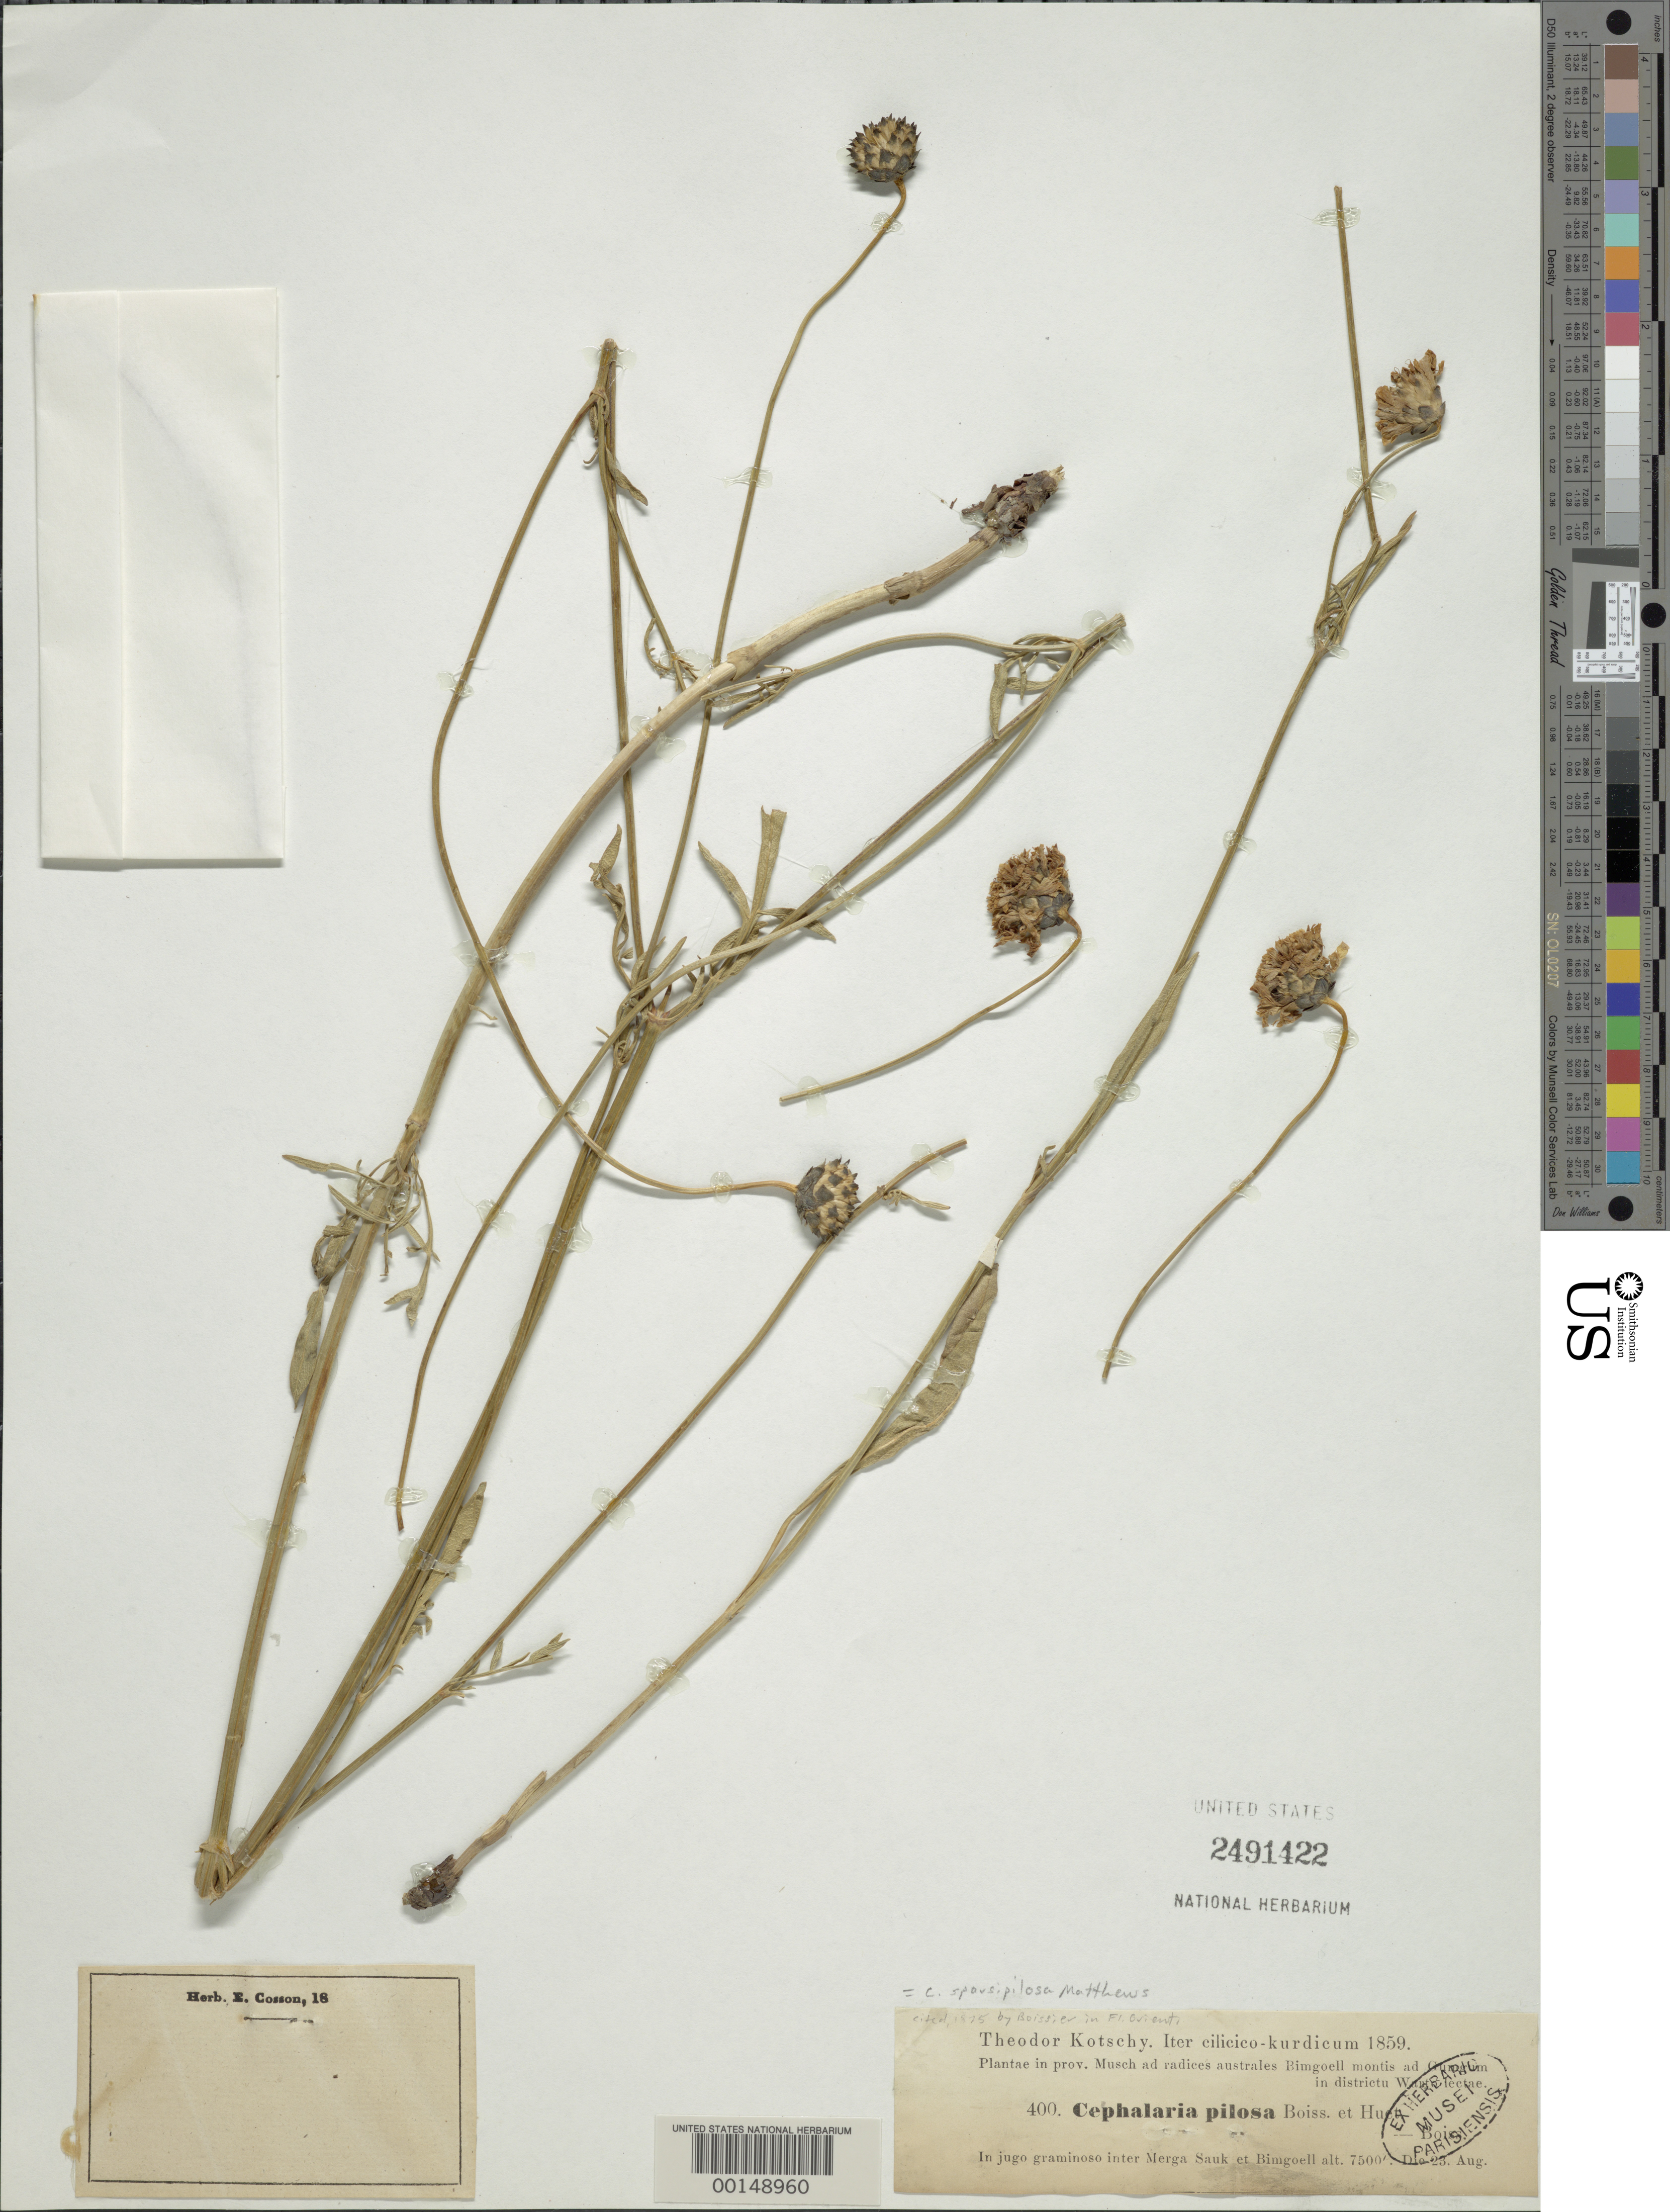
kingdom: Plantae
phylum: Tracheophyta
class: Magnoliopsida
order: Dipsacales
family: Caprifoliaceae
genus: Cephalaria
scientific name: Cephalaria sparsipilosa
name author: (Boiss. & A. Huet) V.A. Matthews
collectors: K. G. Kotschy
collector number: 400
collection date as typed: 23 Aug 1859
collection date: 1859-08-23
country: Turkey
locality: Musch and Bimgoell montis ad Gumgum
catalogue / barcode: US 2491422